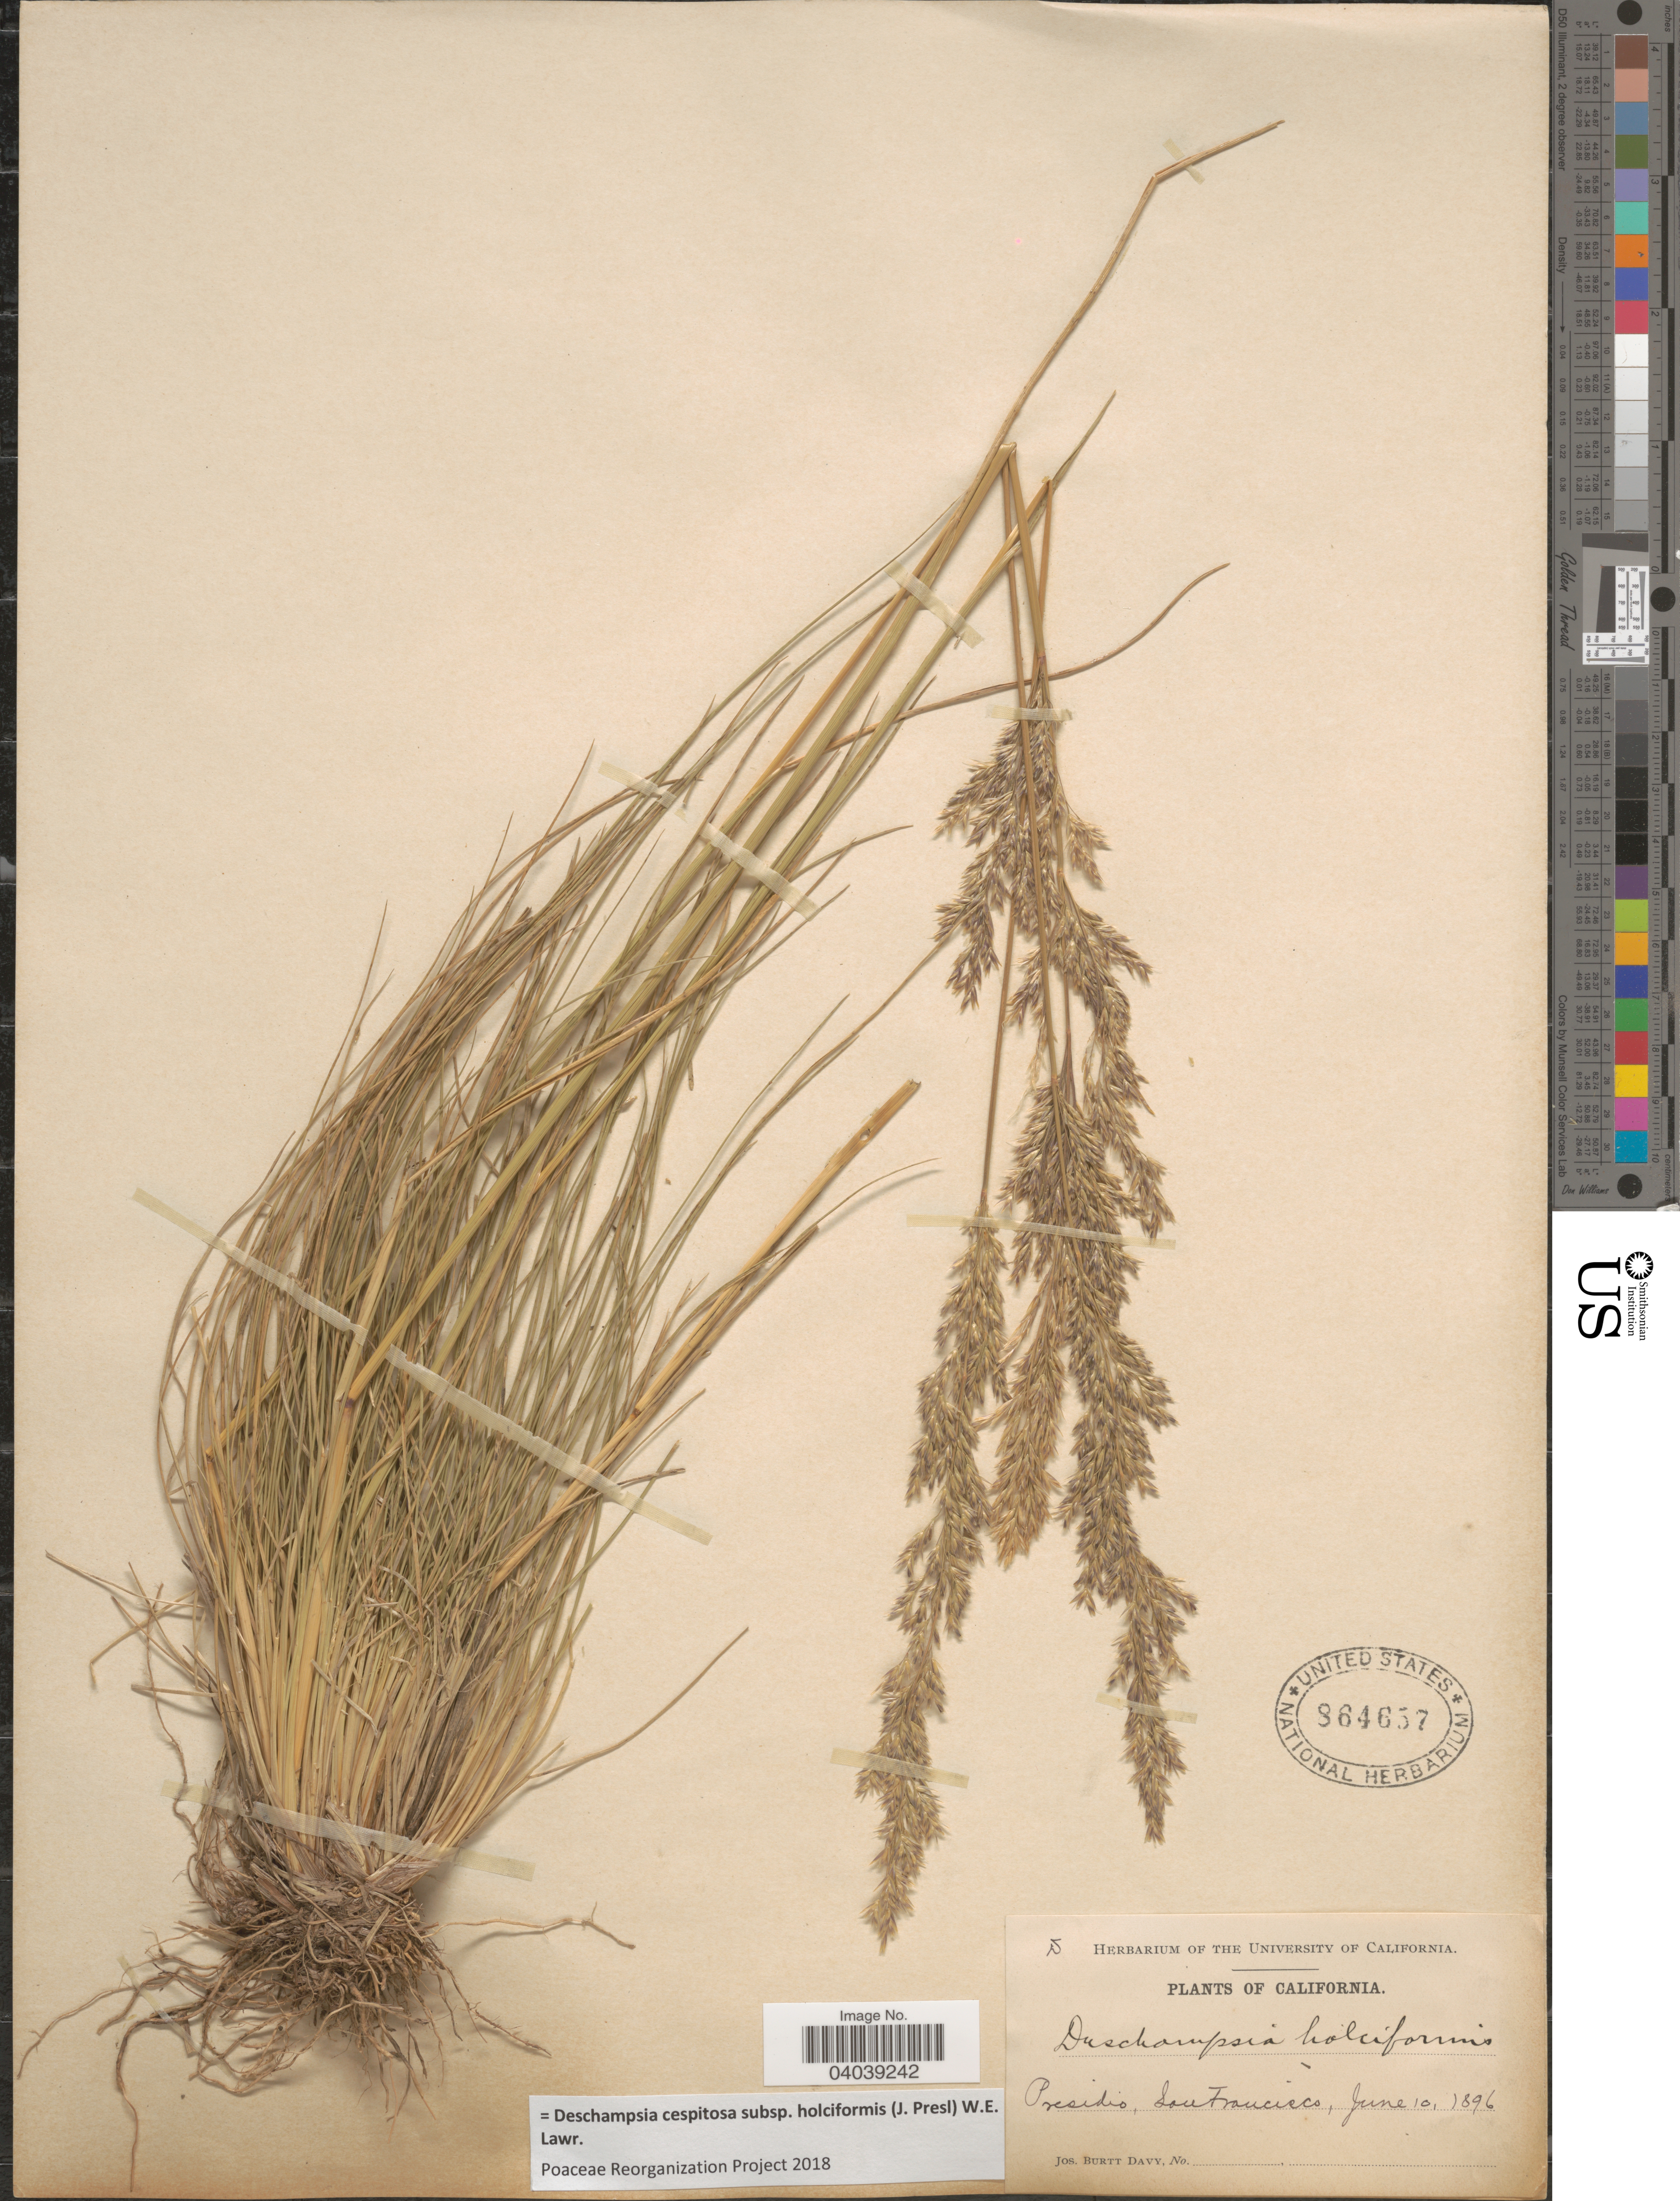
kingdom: Plantae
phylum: Tracheophyta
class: Liliopsida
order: Poales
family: Poaceae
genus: Deschampsia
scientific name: Deschampsia cespitosa subsp. holciformis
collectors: J. Burtt Davy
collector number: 5*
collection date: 1896-06-10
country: United States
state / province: California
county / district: San Francisco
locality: Presidio, San Francisco.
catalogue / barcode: US 864657